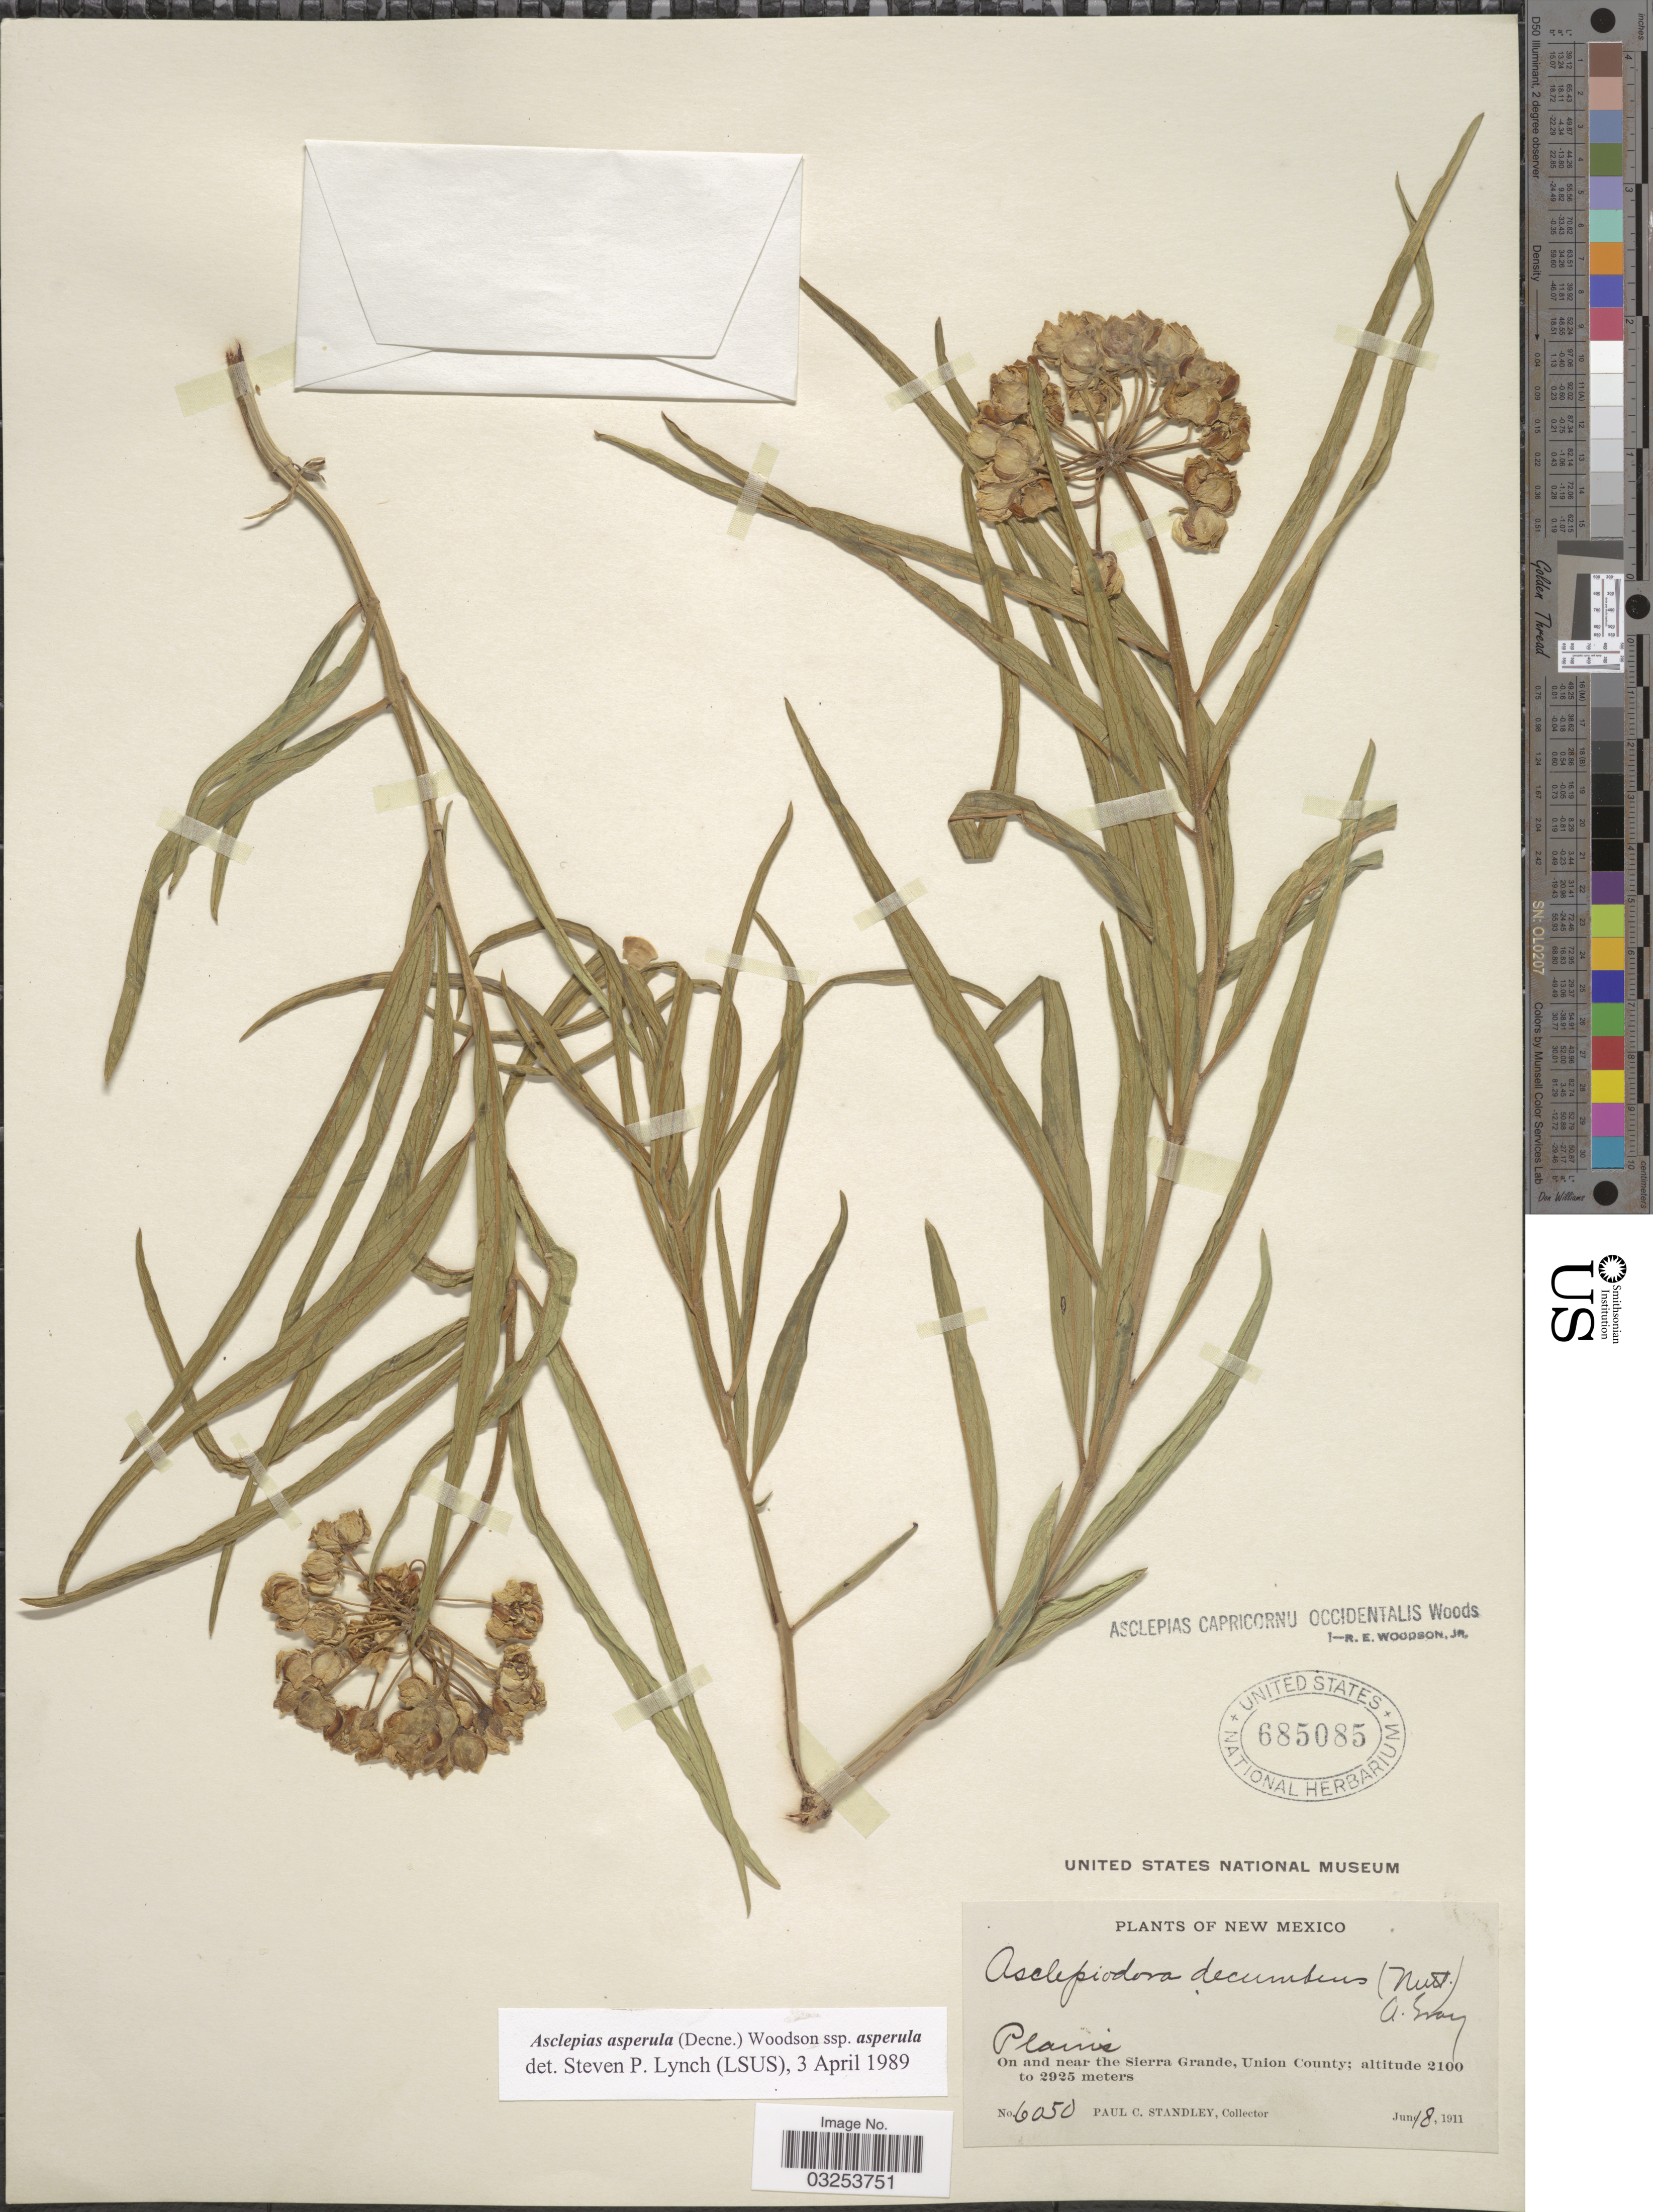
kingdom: Plantae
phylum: Tracheophyta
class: Magnoliopsida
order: Gentianales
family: Apocynaceae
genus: Asclepias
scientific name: Asclepias asperula subsp. asperula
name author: (Decne.) Woodson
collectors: P. C. Standley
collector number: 6050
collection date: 1911-06-18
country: United States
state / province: New Mexico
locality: Plains. On and near the Sierra Grande, Union County.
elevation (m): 2100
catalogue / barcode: US 685085